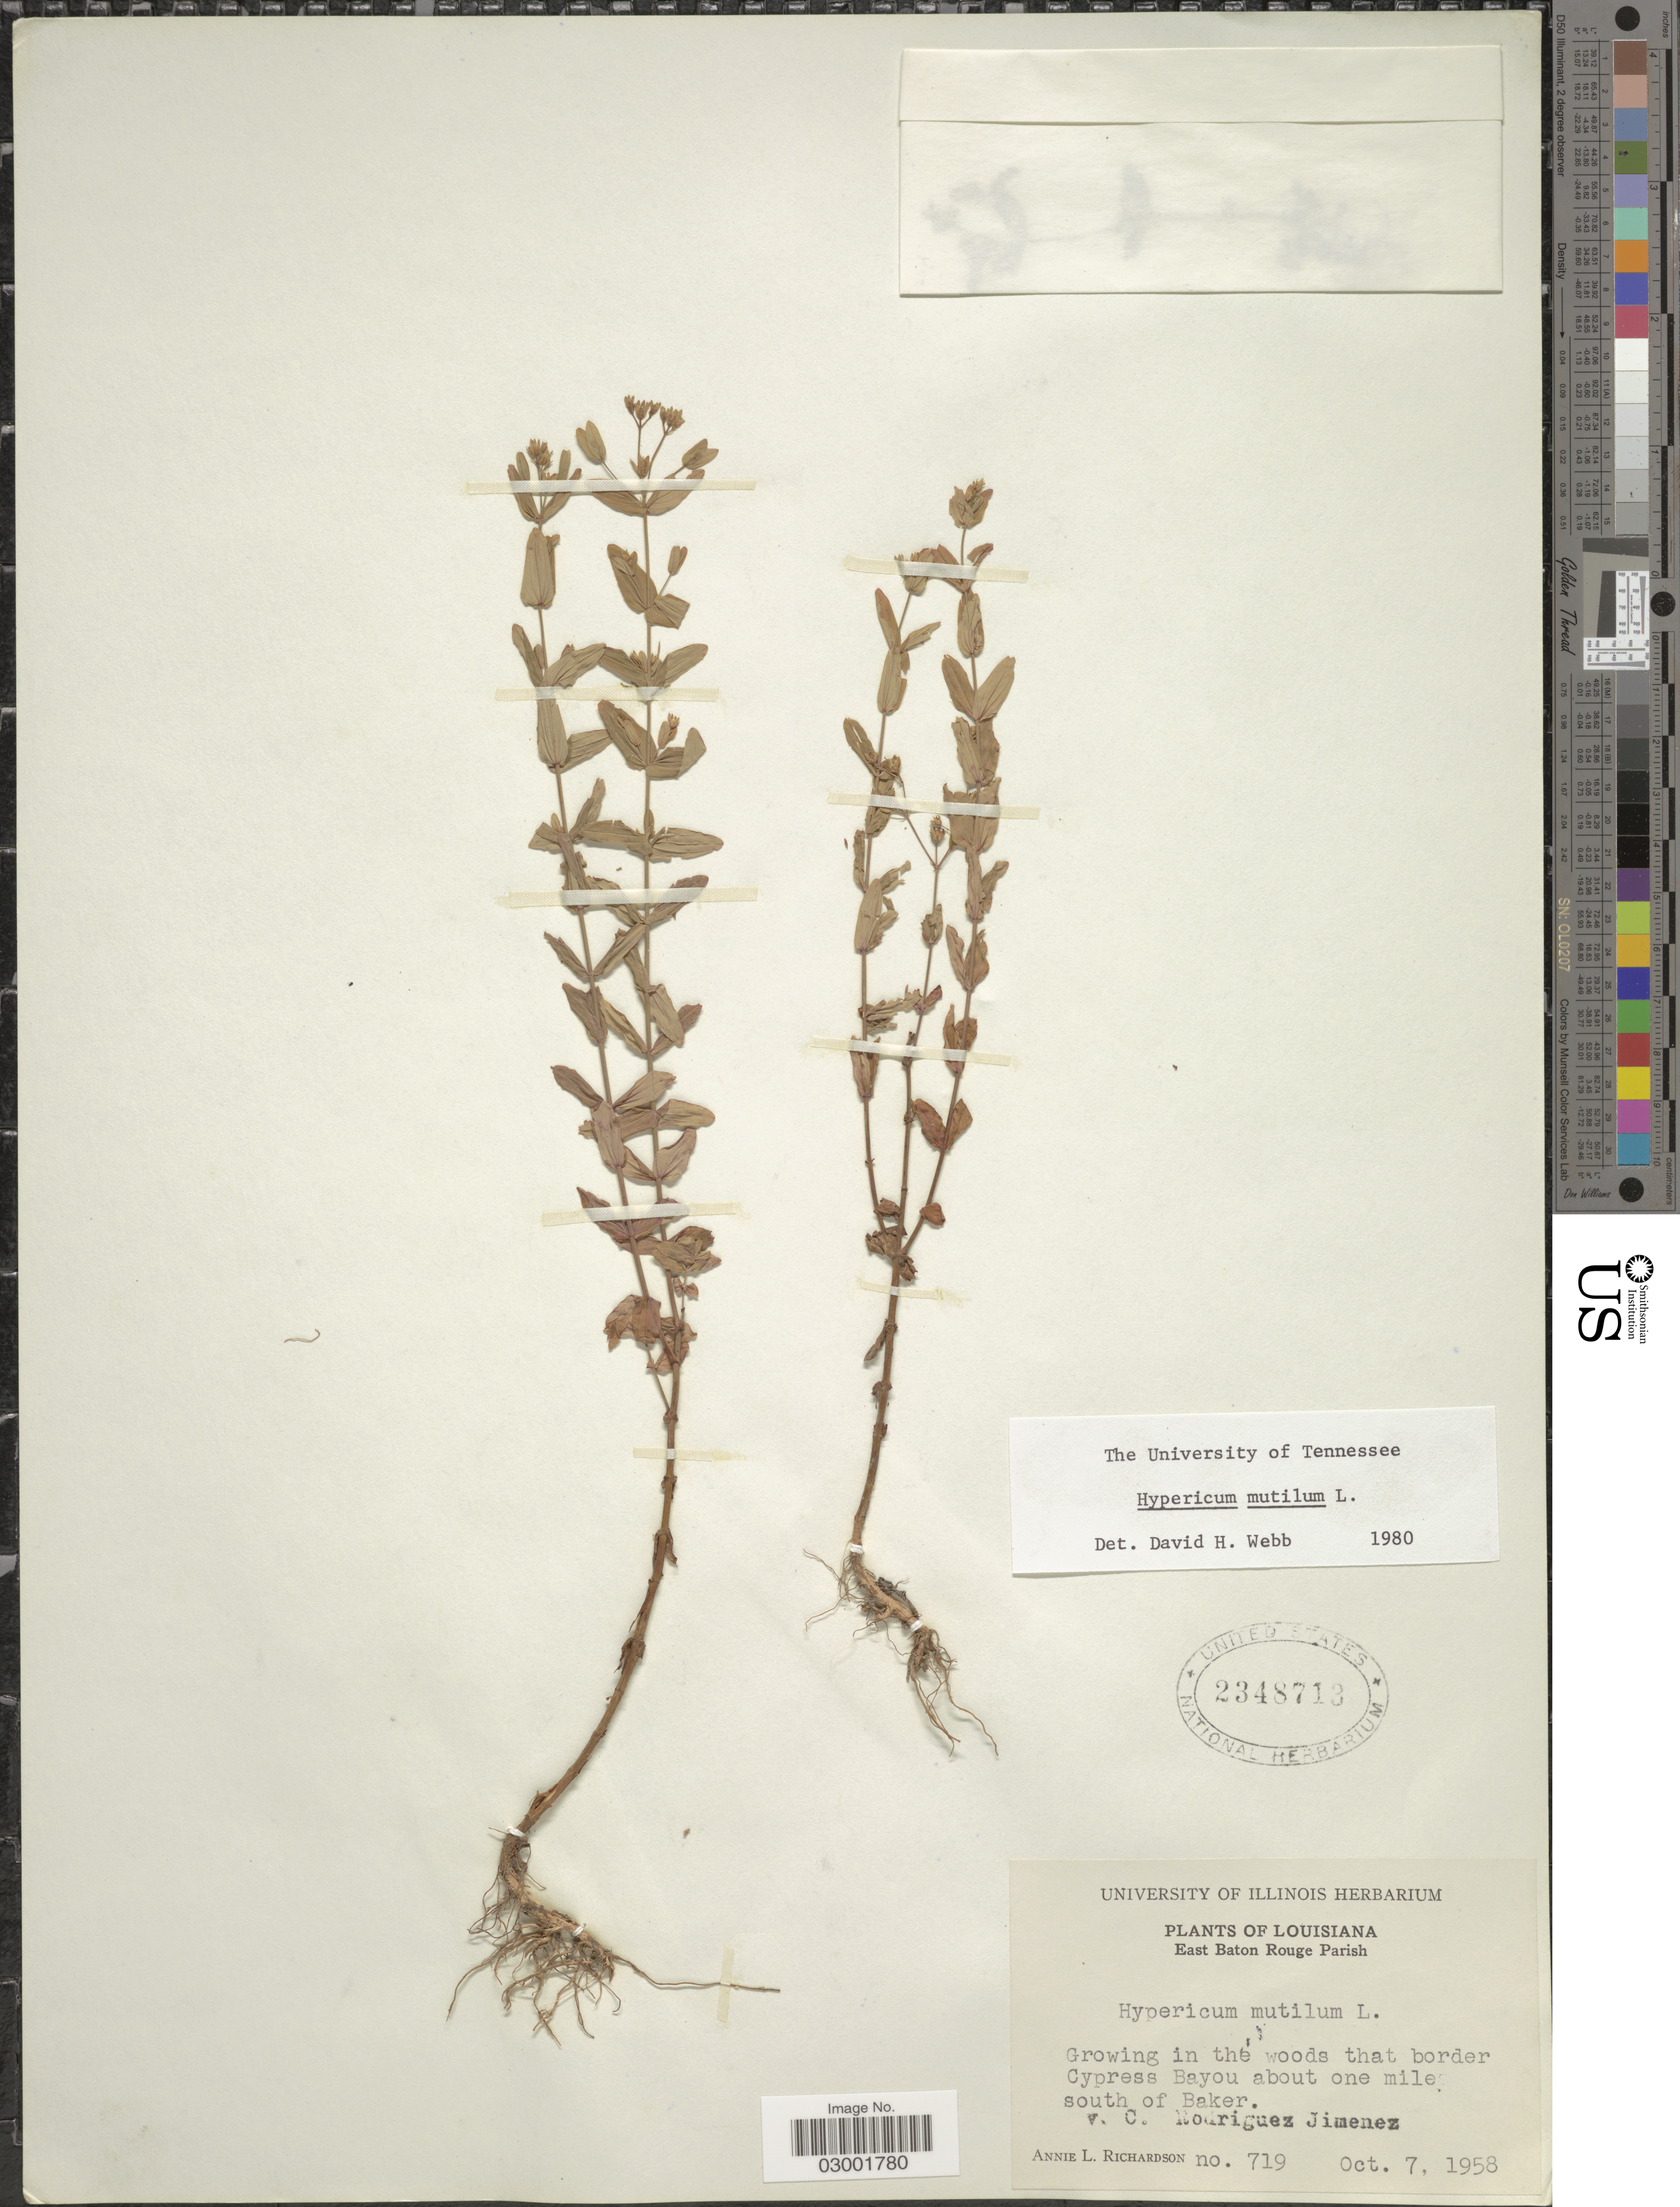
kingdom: Plantae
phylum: Tracheophyta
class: Magnoliopsida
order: Malpighiales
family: Hypericaceae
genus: Hypericum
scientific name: Hypericum mutilum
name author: L.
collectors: A. L. Richardson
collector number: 719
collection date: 1958-10-07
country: United States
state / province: Louisiana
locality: East Baton Rouge Parish. Growing in the woods that border Cypress Bayou about one mile south of Baker.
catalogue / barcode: US 2348713